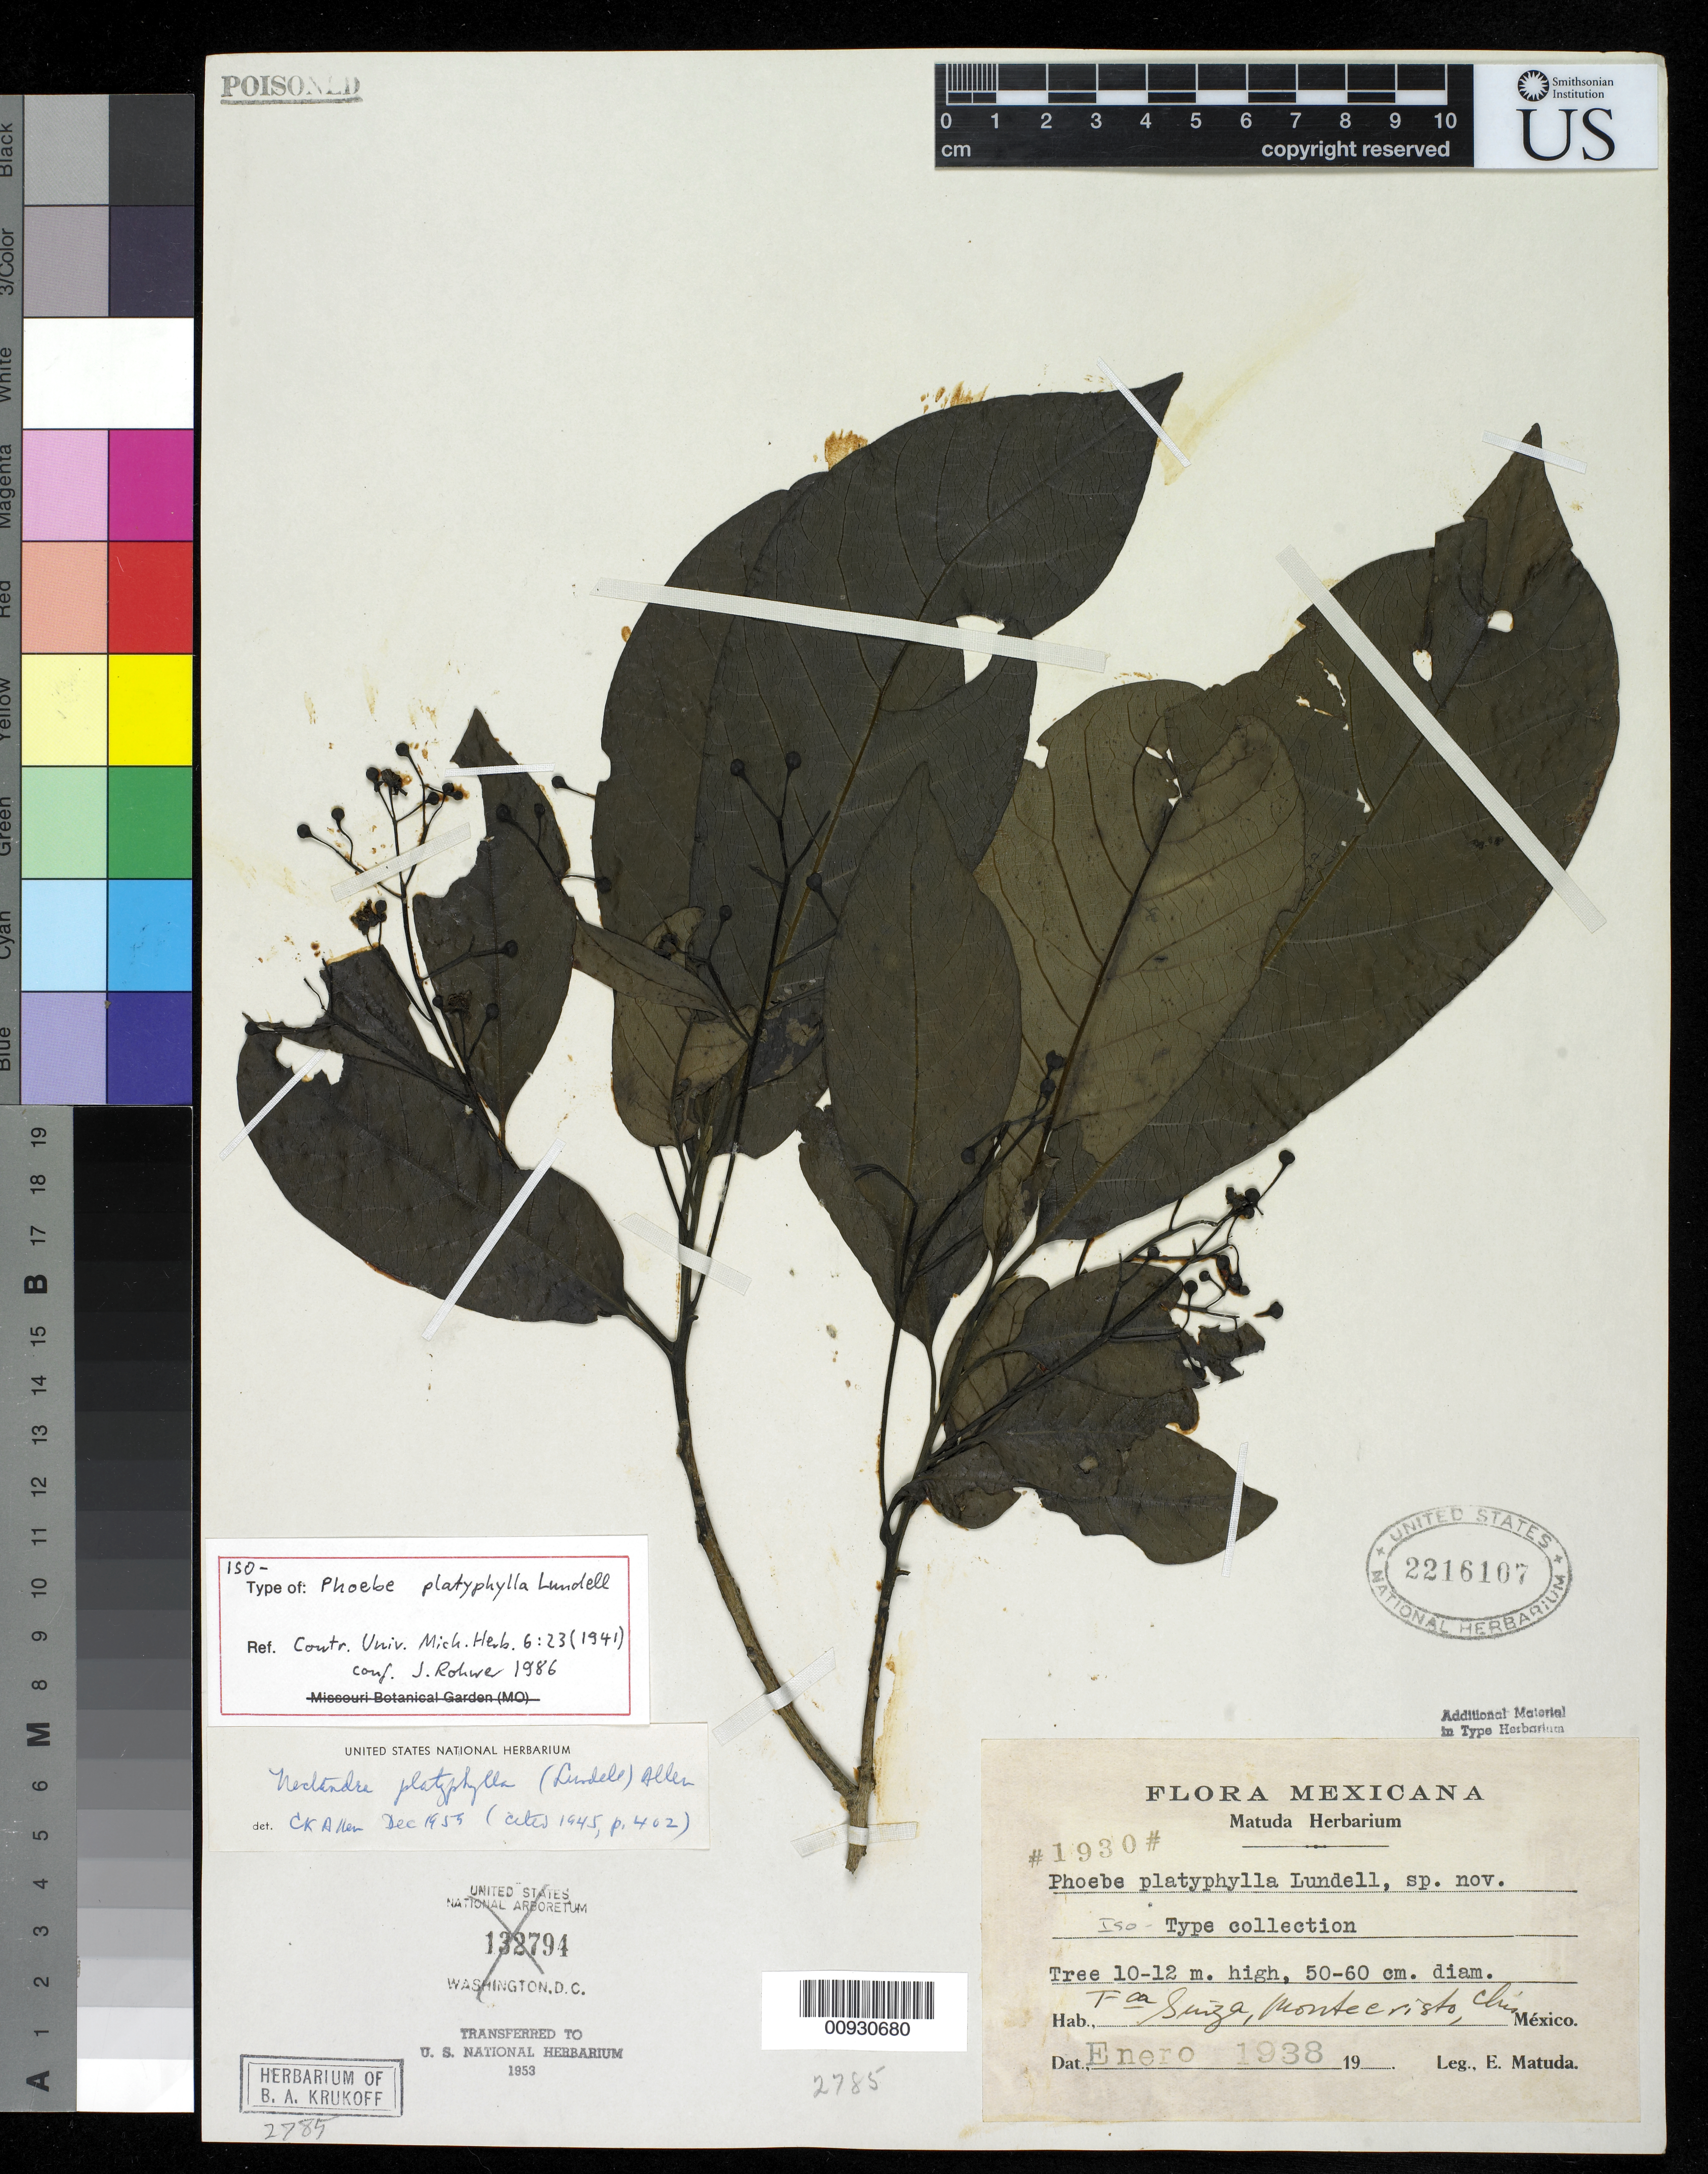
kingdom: Plantae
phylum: Tracheophyta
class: Magnoliopsida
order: Laurales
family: Lauraceae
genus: Phoebe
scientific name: Phoebe platyphylla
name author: Lundell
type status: Isotype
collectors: E. Matuda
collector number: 1930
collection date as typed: Jan 1938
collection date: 1938-01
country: Mexico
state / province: Chiapas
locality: Finca Suiza, near Montecristo.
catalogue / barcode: US 2216107